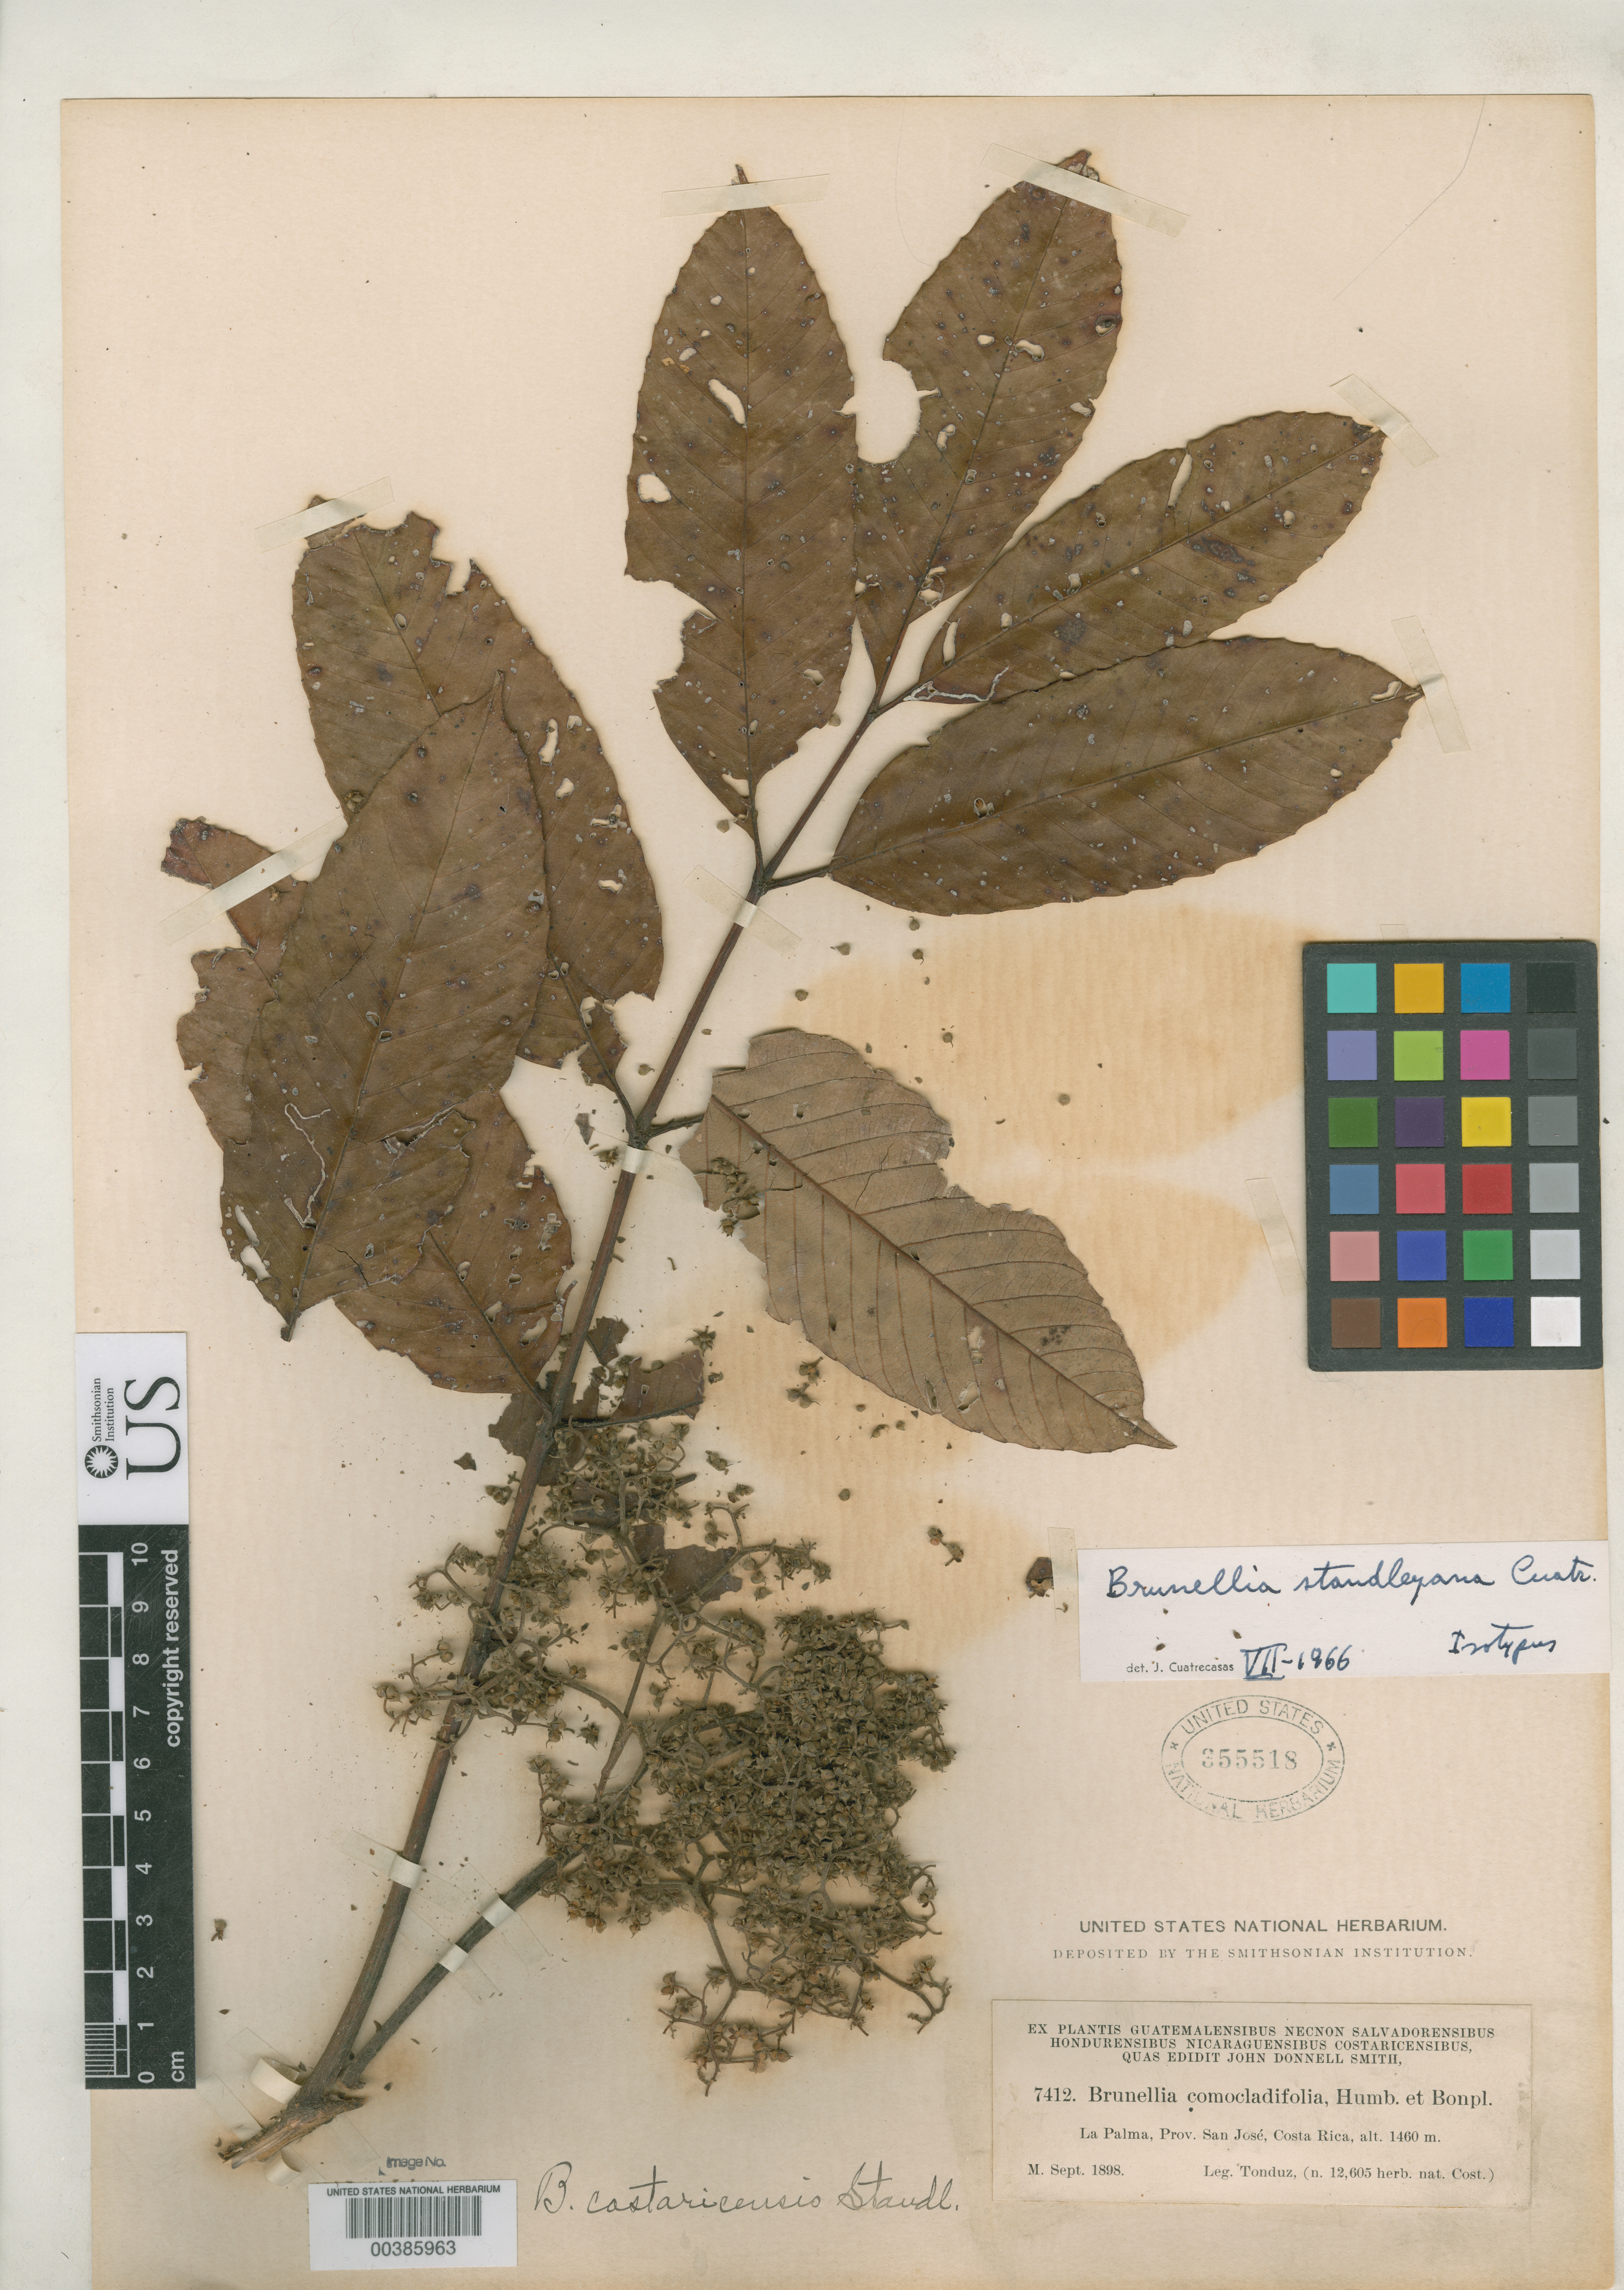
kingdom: Plantae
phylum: Tracheophyta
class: Magnoliopsida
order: Oxalidales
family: Brunelliaceae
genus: Brunellia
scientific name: Brunellia standleyana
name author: Cuatrec.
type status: Isotype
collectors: A. Tonduz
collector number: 12605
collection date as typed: Sep 1898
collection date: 1898-09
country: Costa Rica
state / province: San José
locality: La Palma.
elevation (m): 1460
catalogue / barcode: US 355518